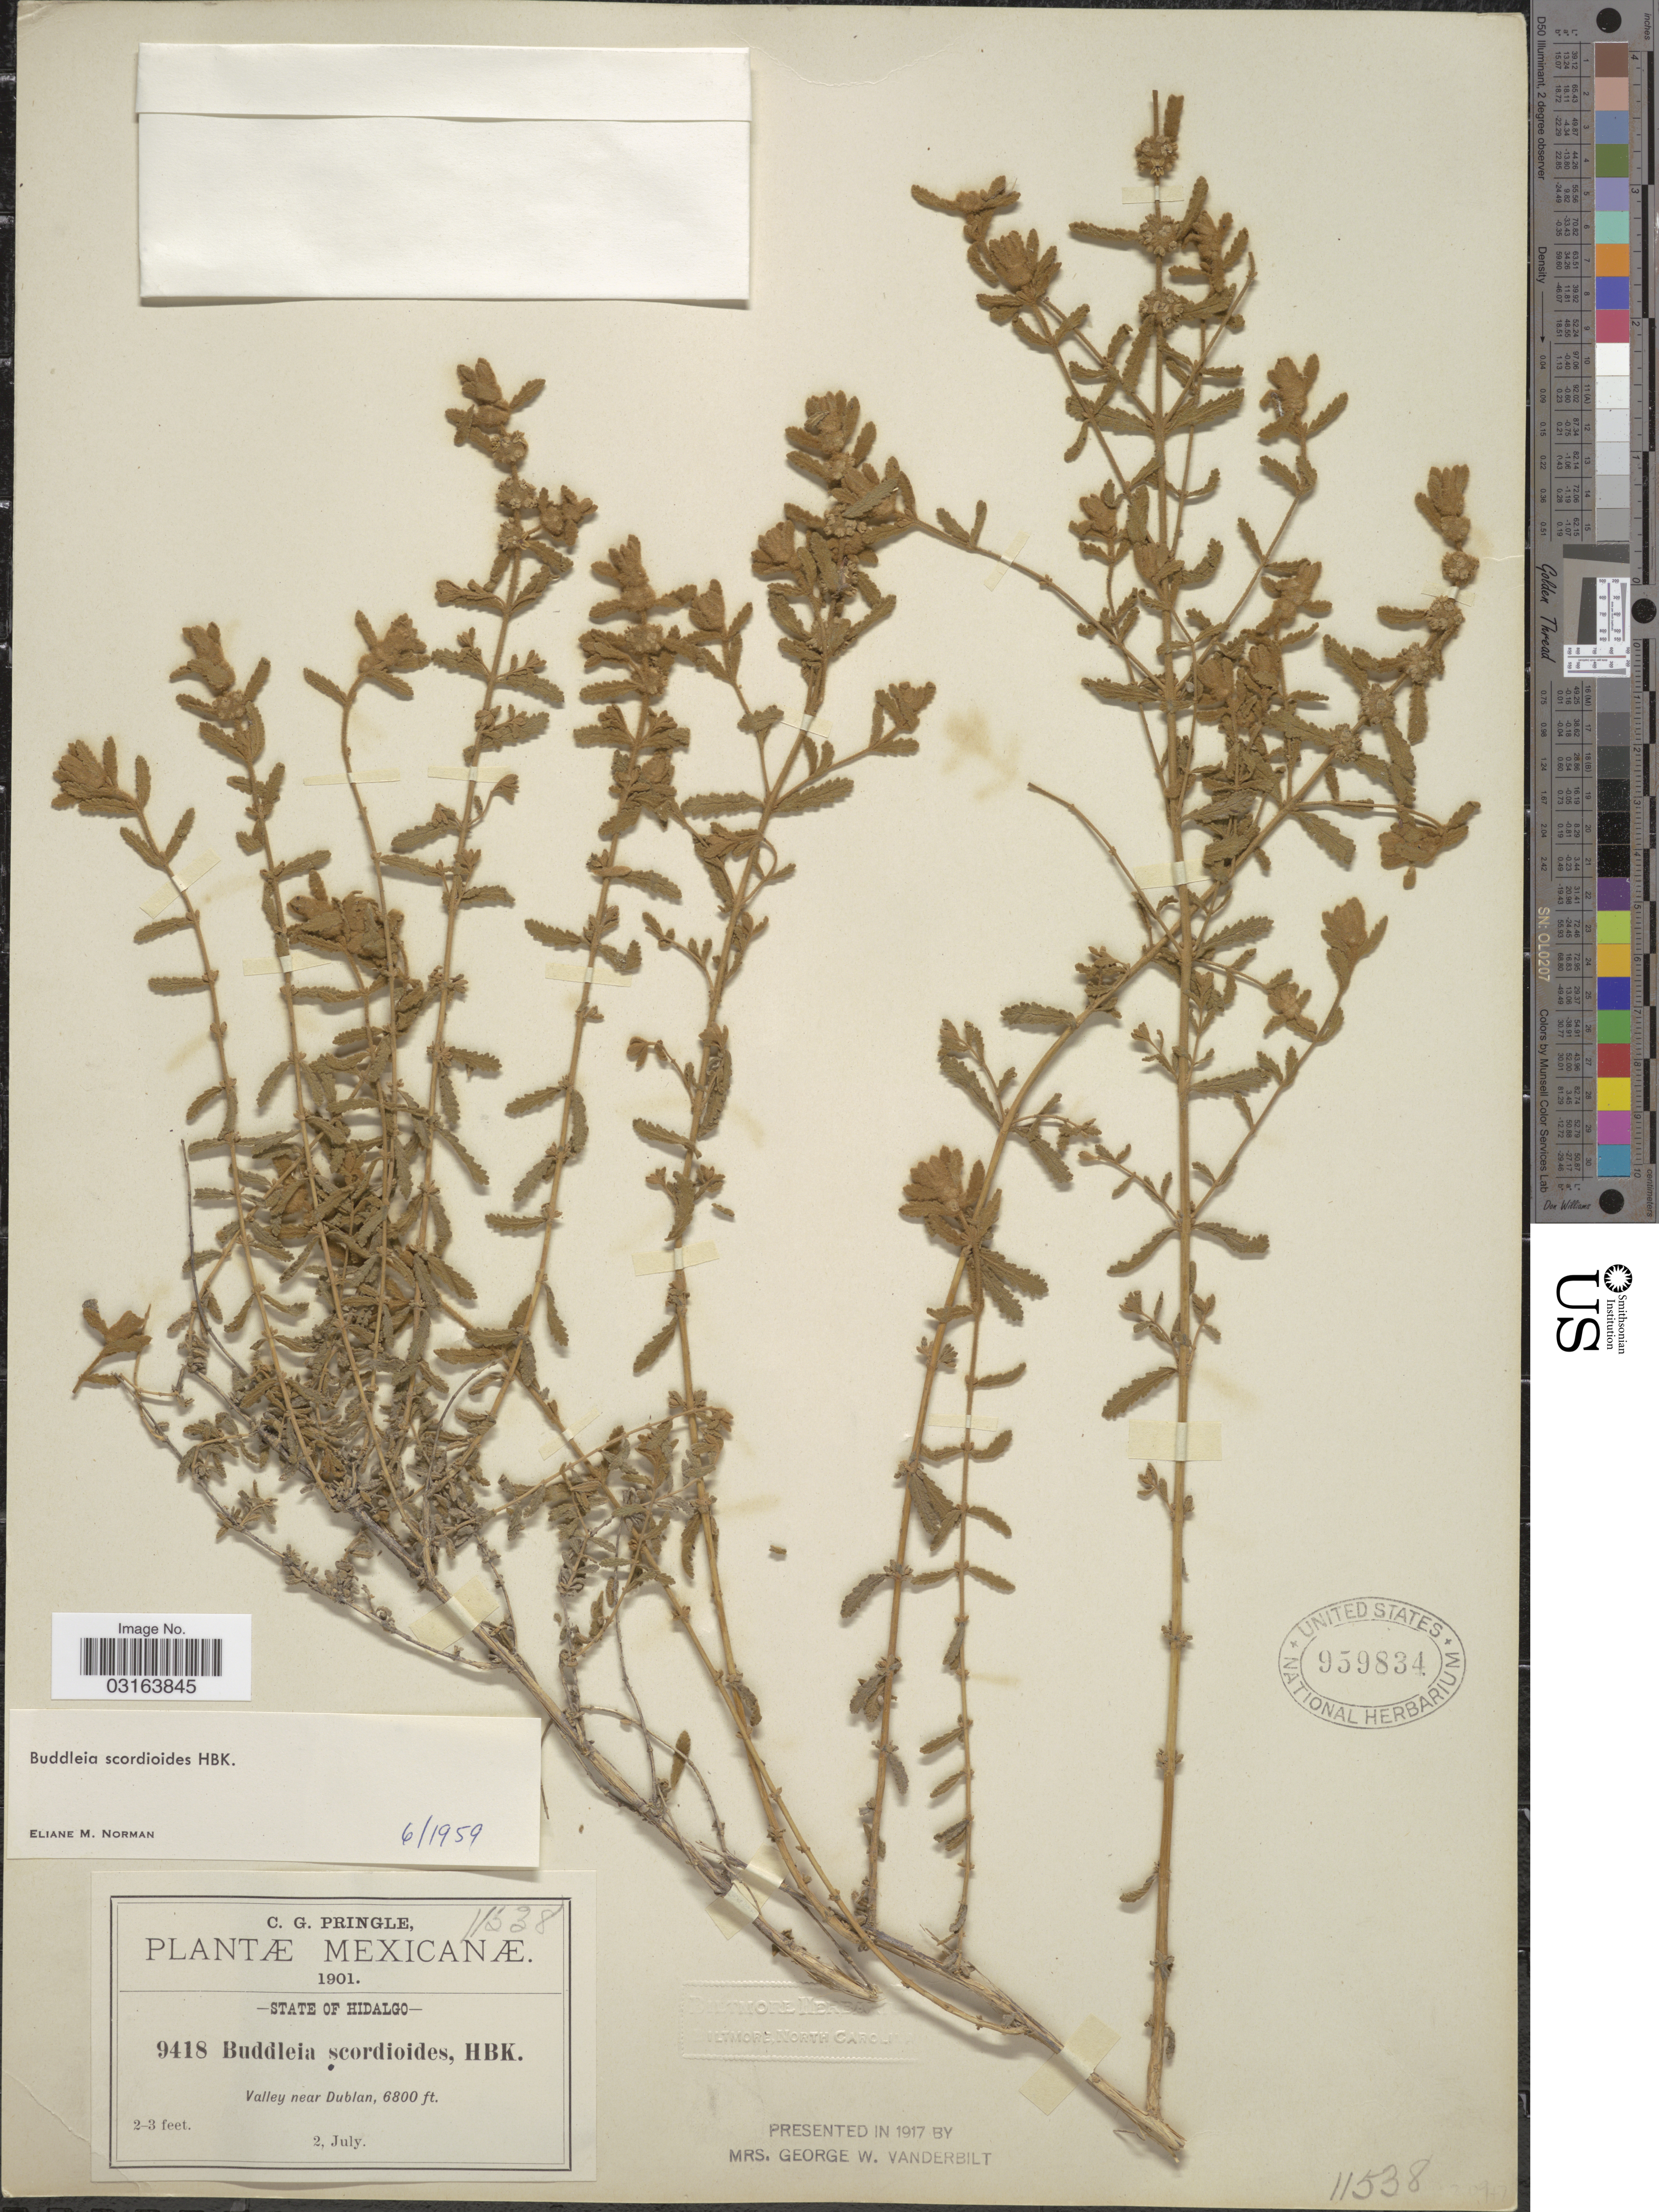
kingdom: Plantae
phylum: Tracheophyta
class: Magnoliopsida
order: Lamiales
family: Scrophulariaceae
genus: Buddleja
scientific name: Buddleja scordioides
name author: Kunth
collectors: C. G. Pringle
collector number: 9418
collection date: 1901-07-02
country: Mexico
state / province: Hidalgo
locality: Valley near Dublan.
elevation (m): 2073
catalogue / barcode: US 959834